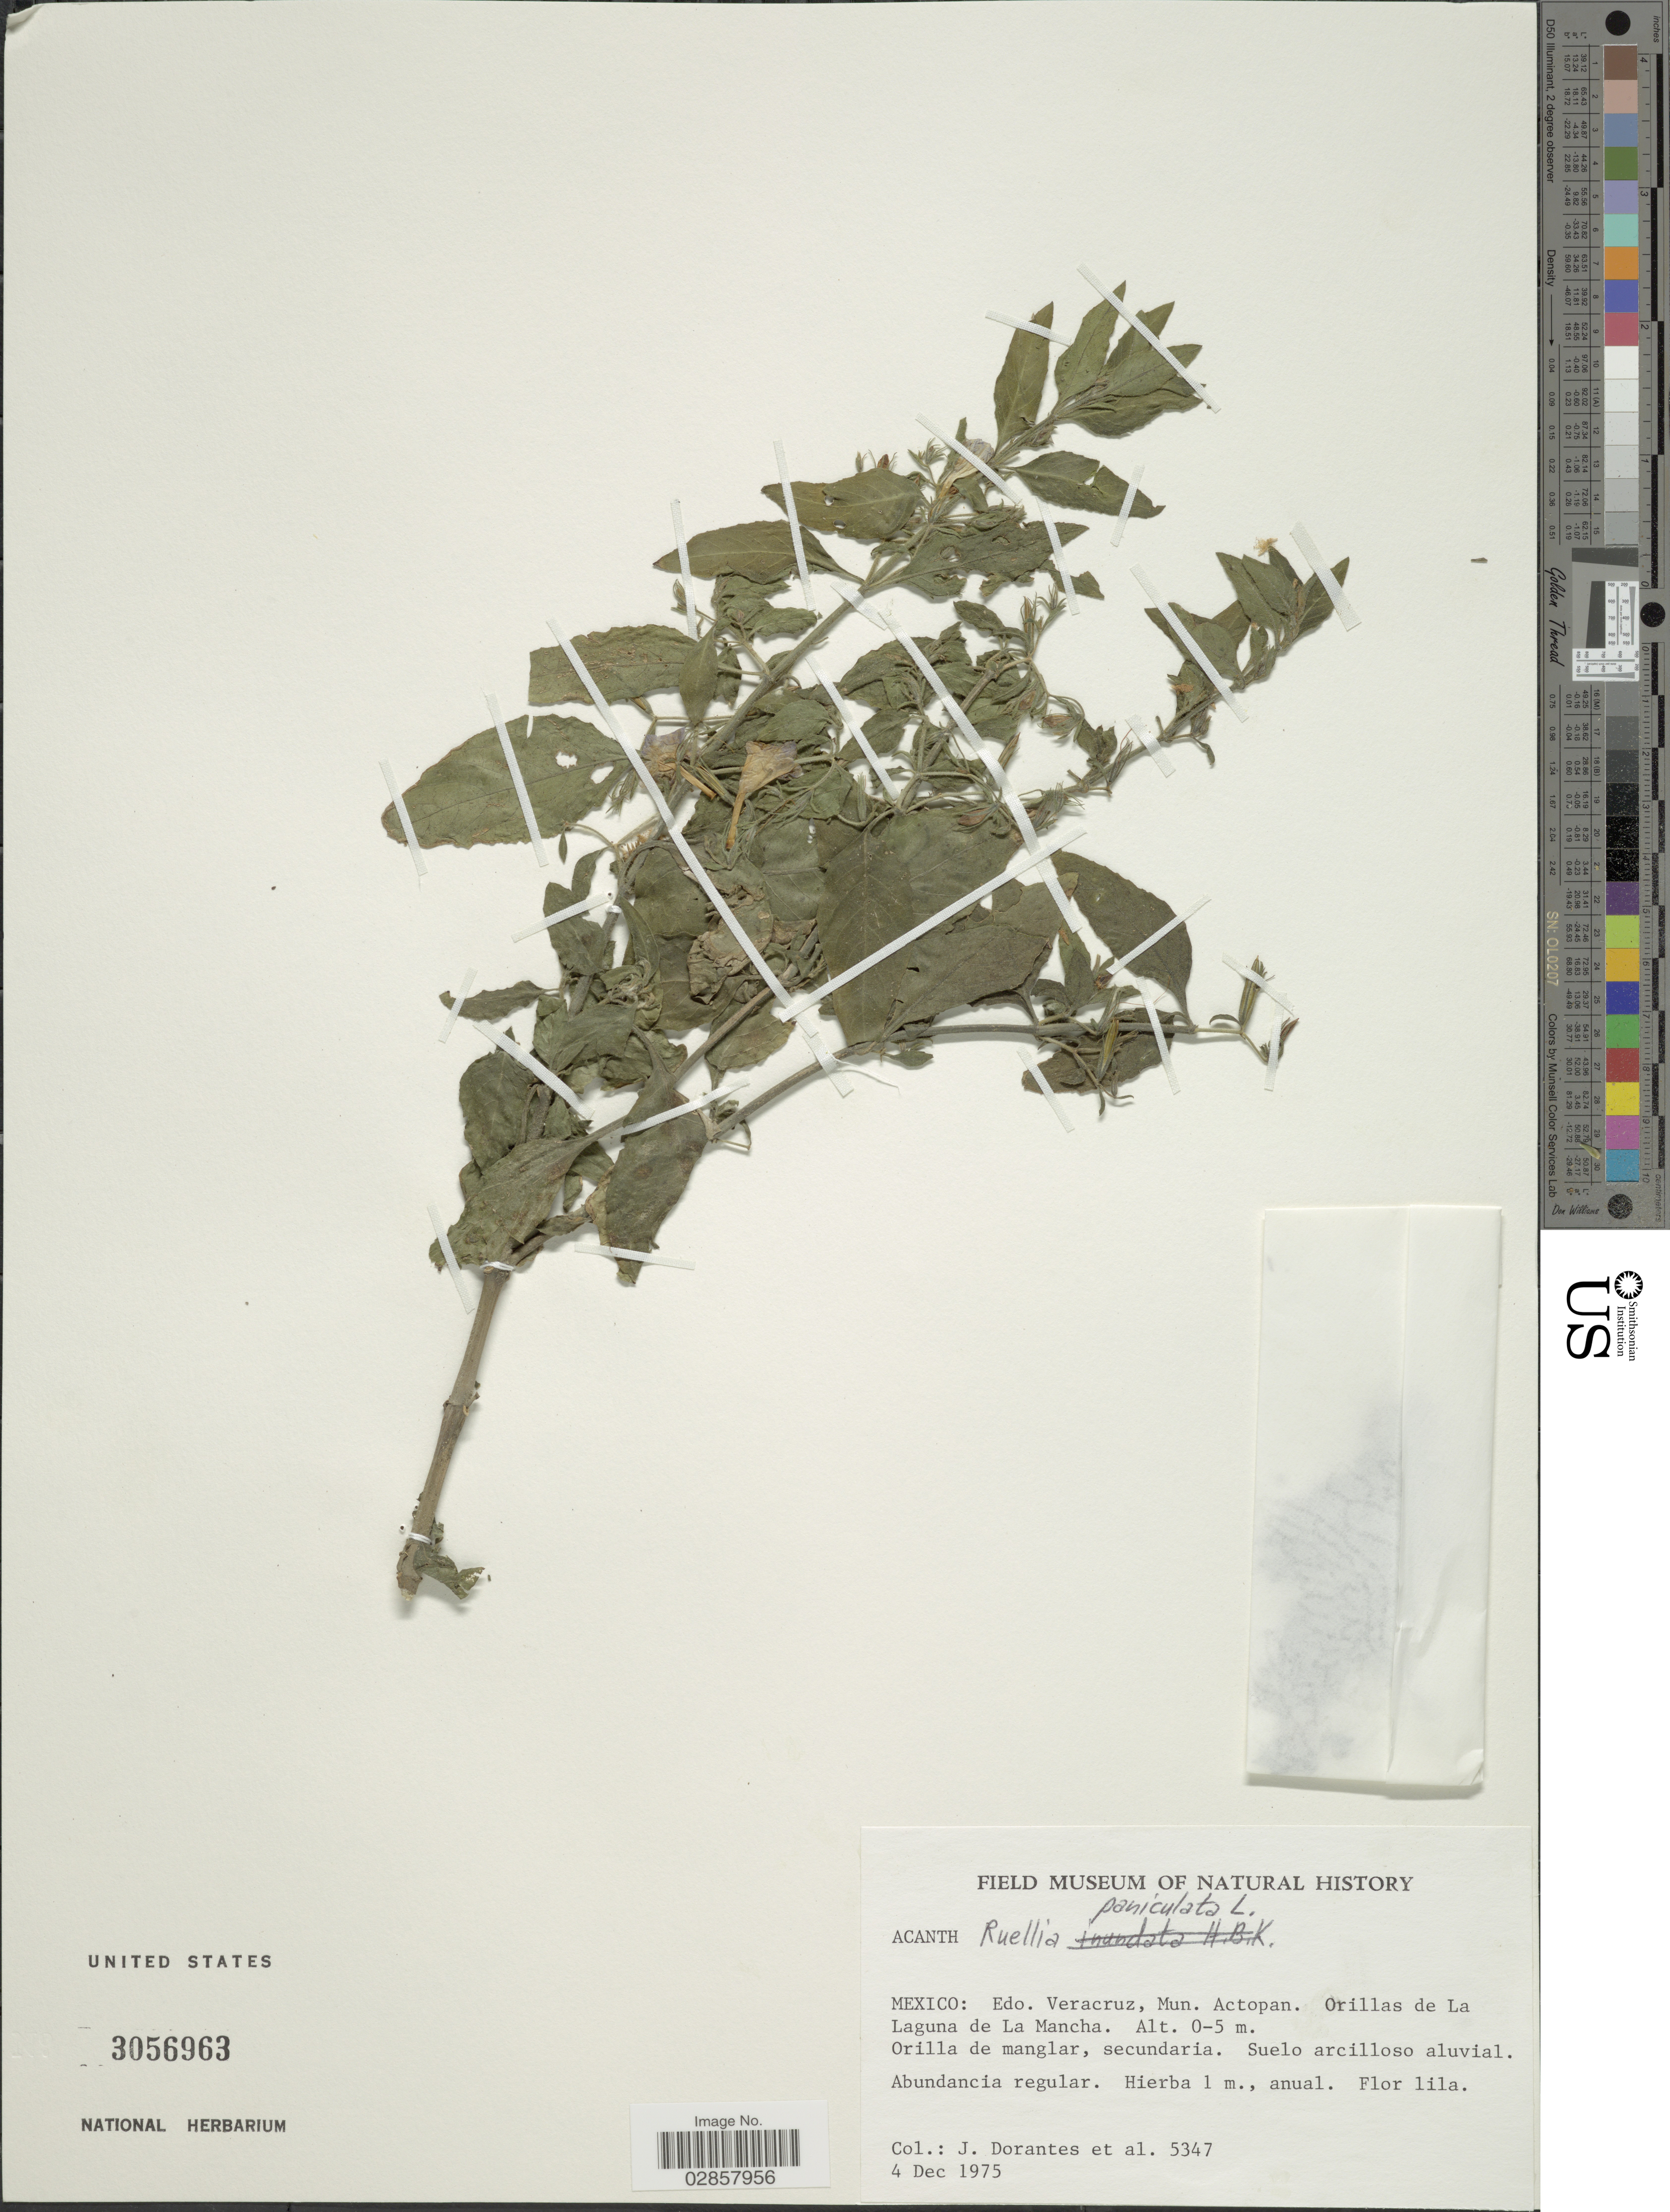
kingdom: Plantae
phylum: Tracheophyta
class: Magnoliopsida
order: Lamiales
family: Acanthaceae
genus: Ruellia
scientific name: Ruellia paniculata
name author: L.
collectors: J. Dorantes & et al.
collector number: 5347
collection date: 1975-12-04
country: Mexico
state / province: Veracruz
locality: Veracruz, Mun. Actopan. Orillas de La Laguna de La Mancha.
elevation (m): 0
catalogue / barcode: US 3056963